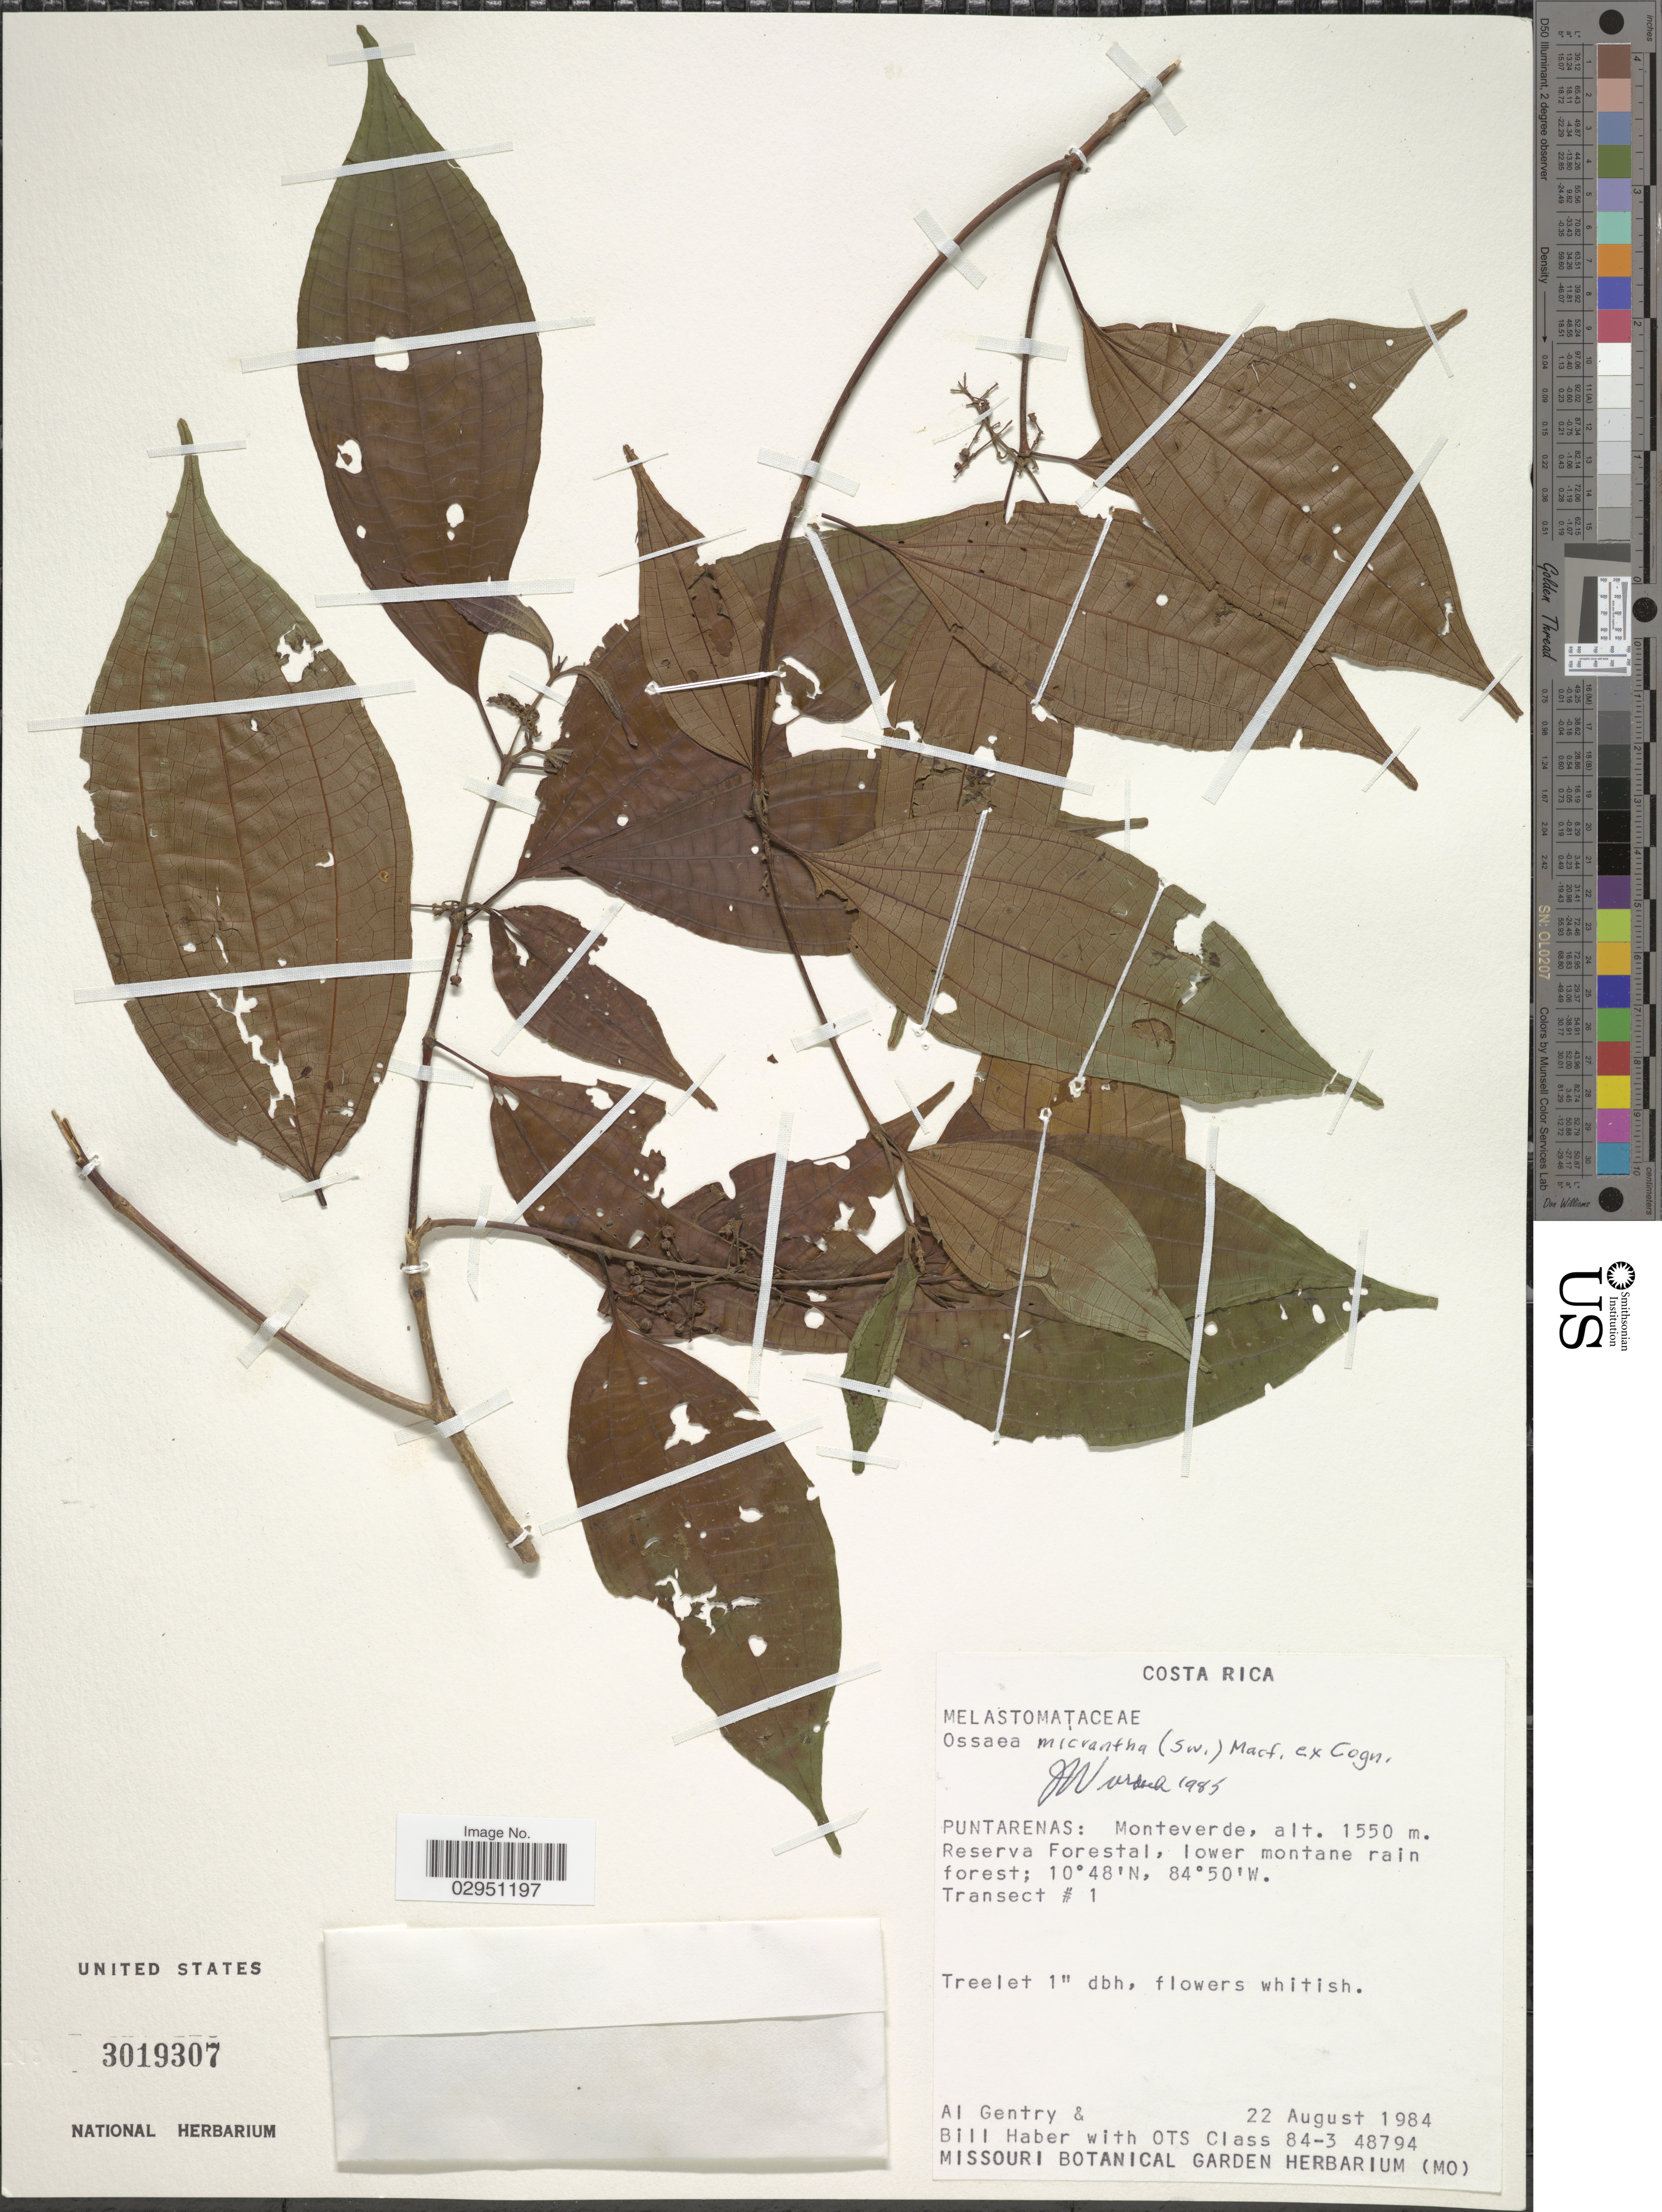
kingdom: Plantae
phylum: Tracheophyta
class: Magnoliopsida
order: Myrtales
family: Melastomataceae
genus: Ossaea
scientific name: Ossaea micrantha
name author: (Sw.) Macfad. ex Cogn.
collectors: A. H. Gentry, B. Haber & OTS Class 84-3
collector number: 48794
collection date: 1984-08-22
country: Costa Rica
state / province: Puntarenas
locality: Monteverde, Reserva Florestal. Transect # 1.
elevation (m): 1550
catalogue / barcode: US 3019307